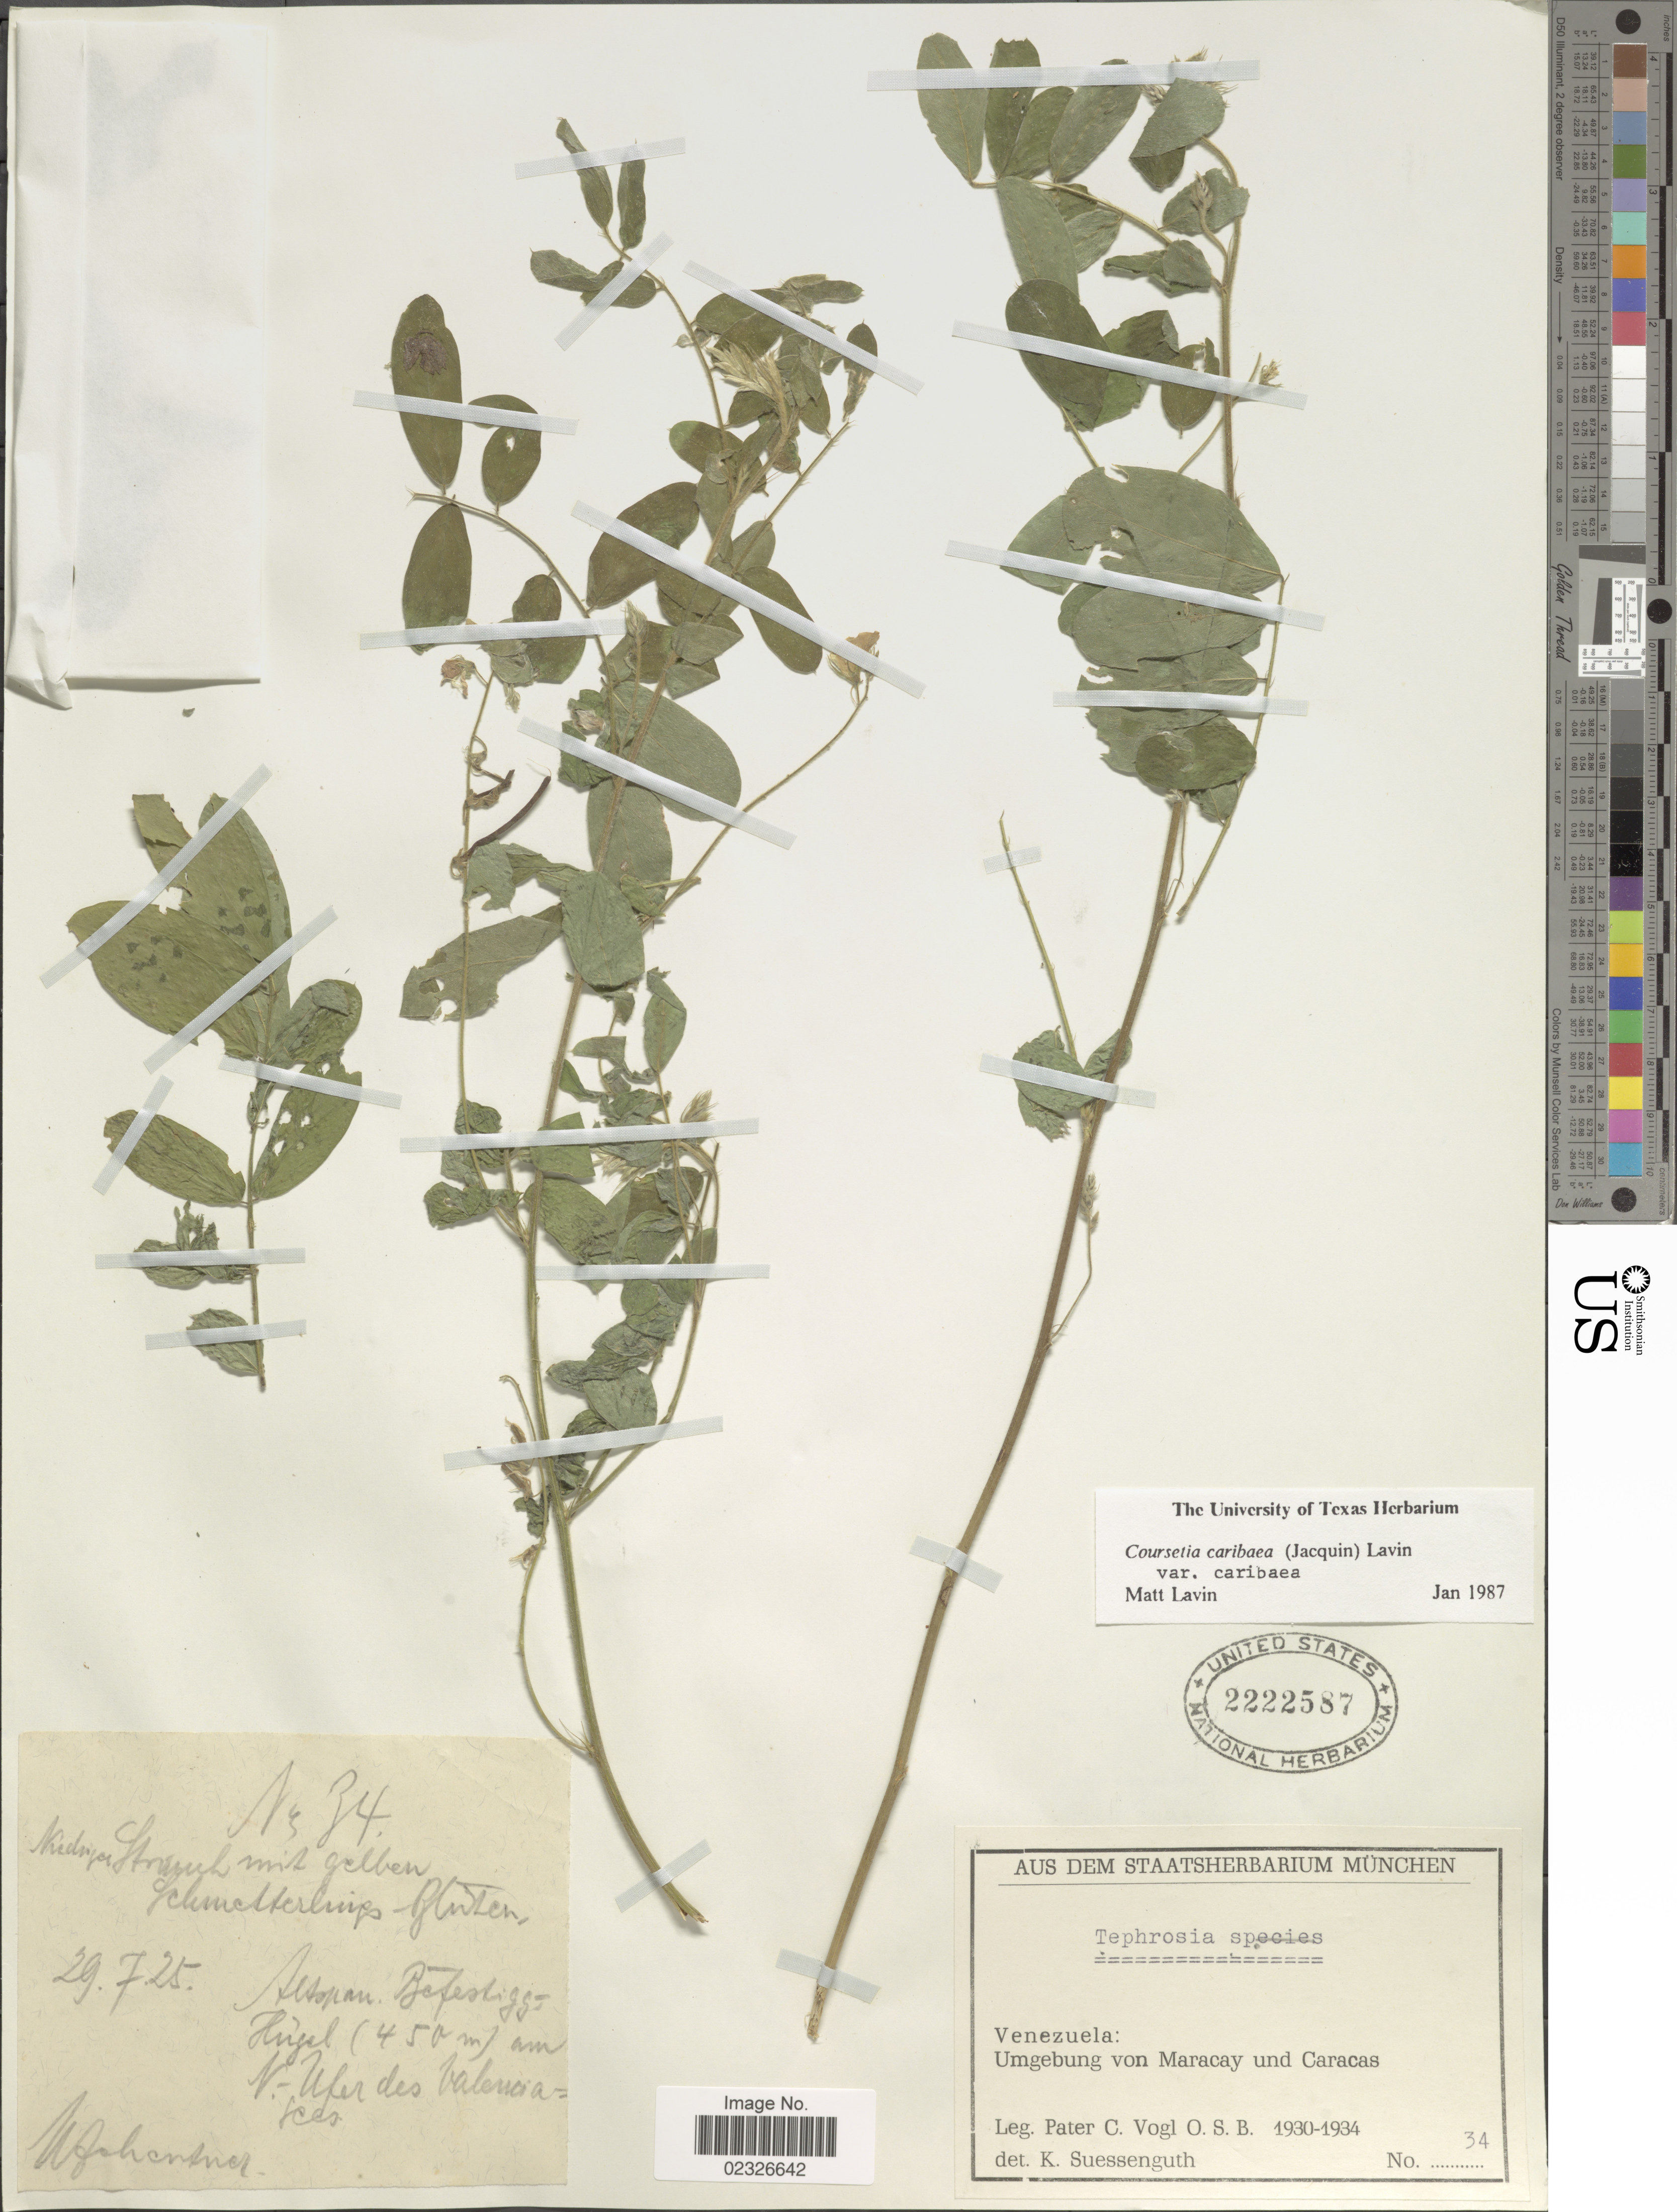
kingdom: Plantae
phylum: Tracheophyta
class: Magnoliopsida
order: Fabales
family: Fabaceae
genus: Coursetia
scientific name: Coursetia caribaea var. caribaea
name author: (Jacq.) Lavin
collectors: P. C. Vogl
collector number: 34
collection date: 1930/1934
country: Venezuela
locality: Umgebung von Maracay und Caracas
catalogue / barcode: US 222287